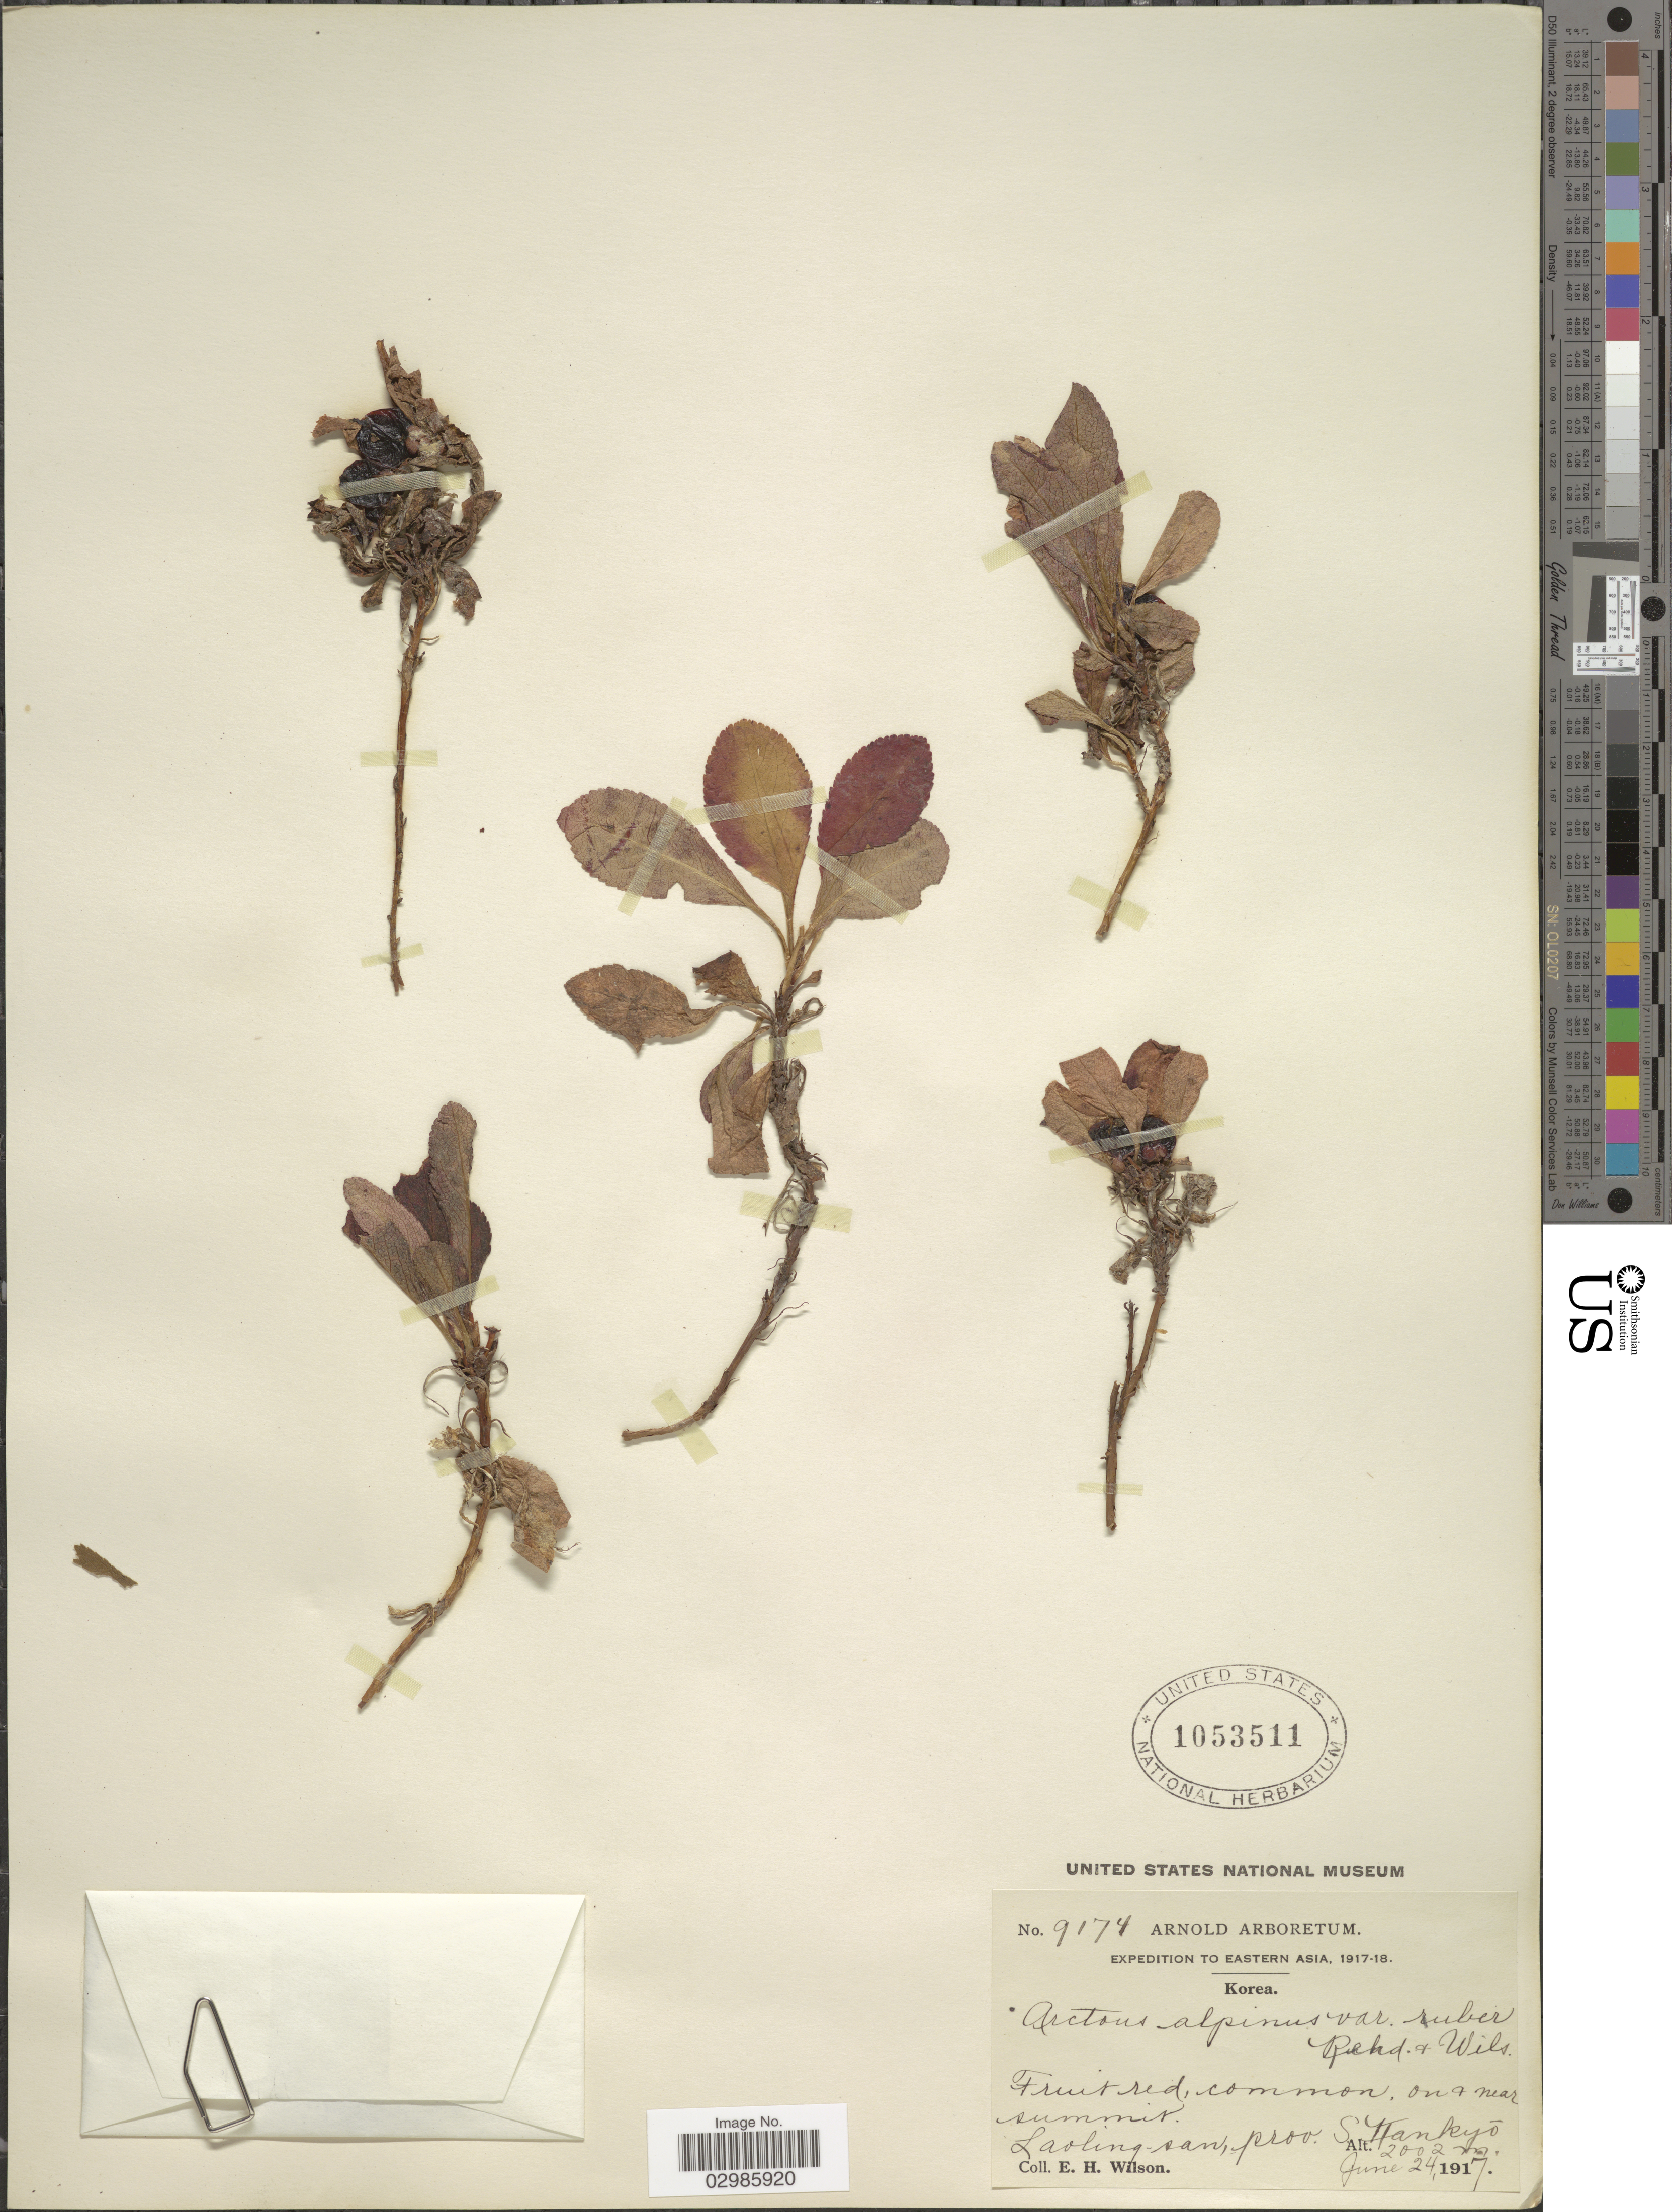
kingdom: Plantae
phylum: Tracheophyta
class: Magnoliopsida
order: Ericales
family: Ericaceae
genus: Arctous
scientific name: Arctous alpina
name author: (L.) Nied.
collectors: E. Wilson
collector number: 9174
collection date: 1917-06-24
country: North Korea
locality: Eastern Asia. Laoling-san, prov. S. Kankyô.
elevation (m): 2002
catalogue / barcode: US 1053511